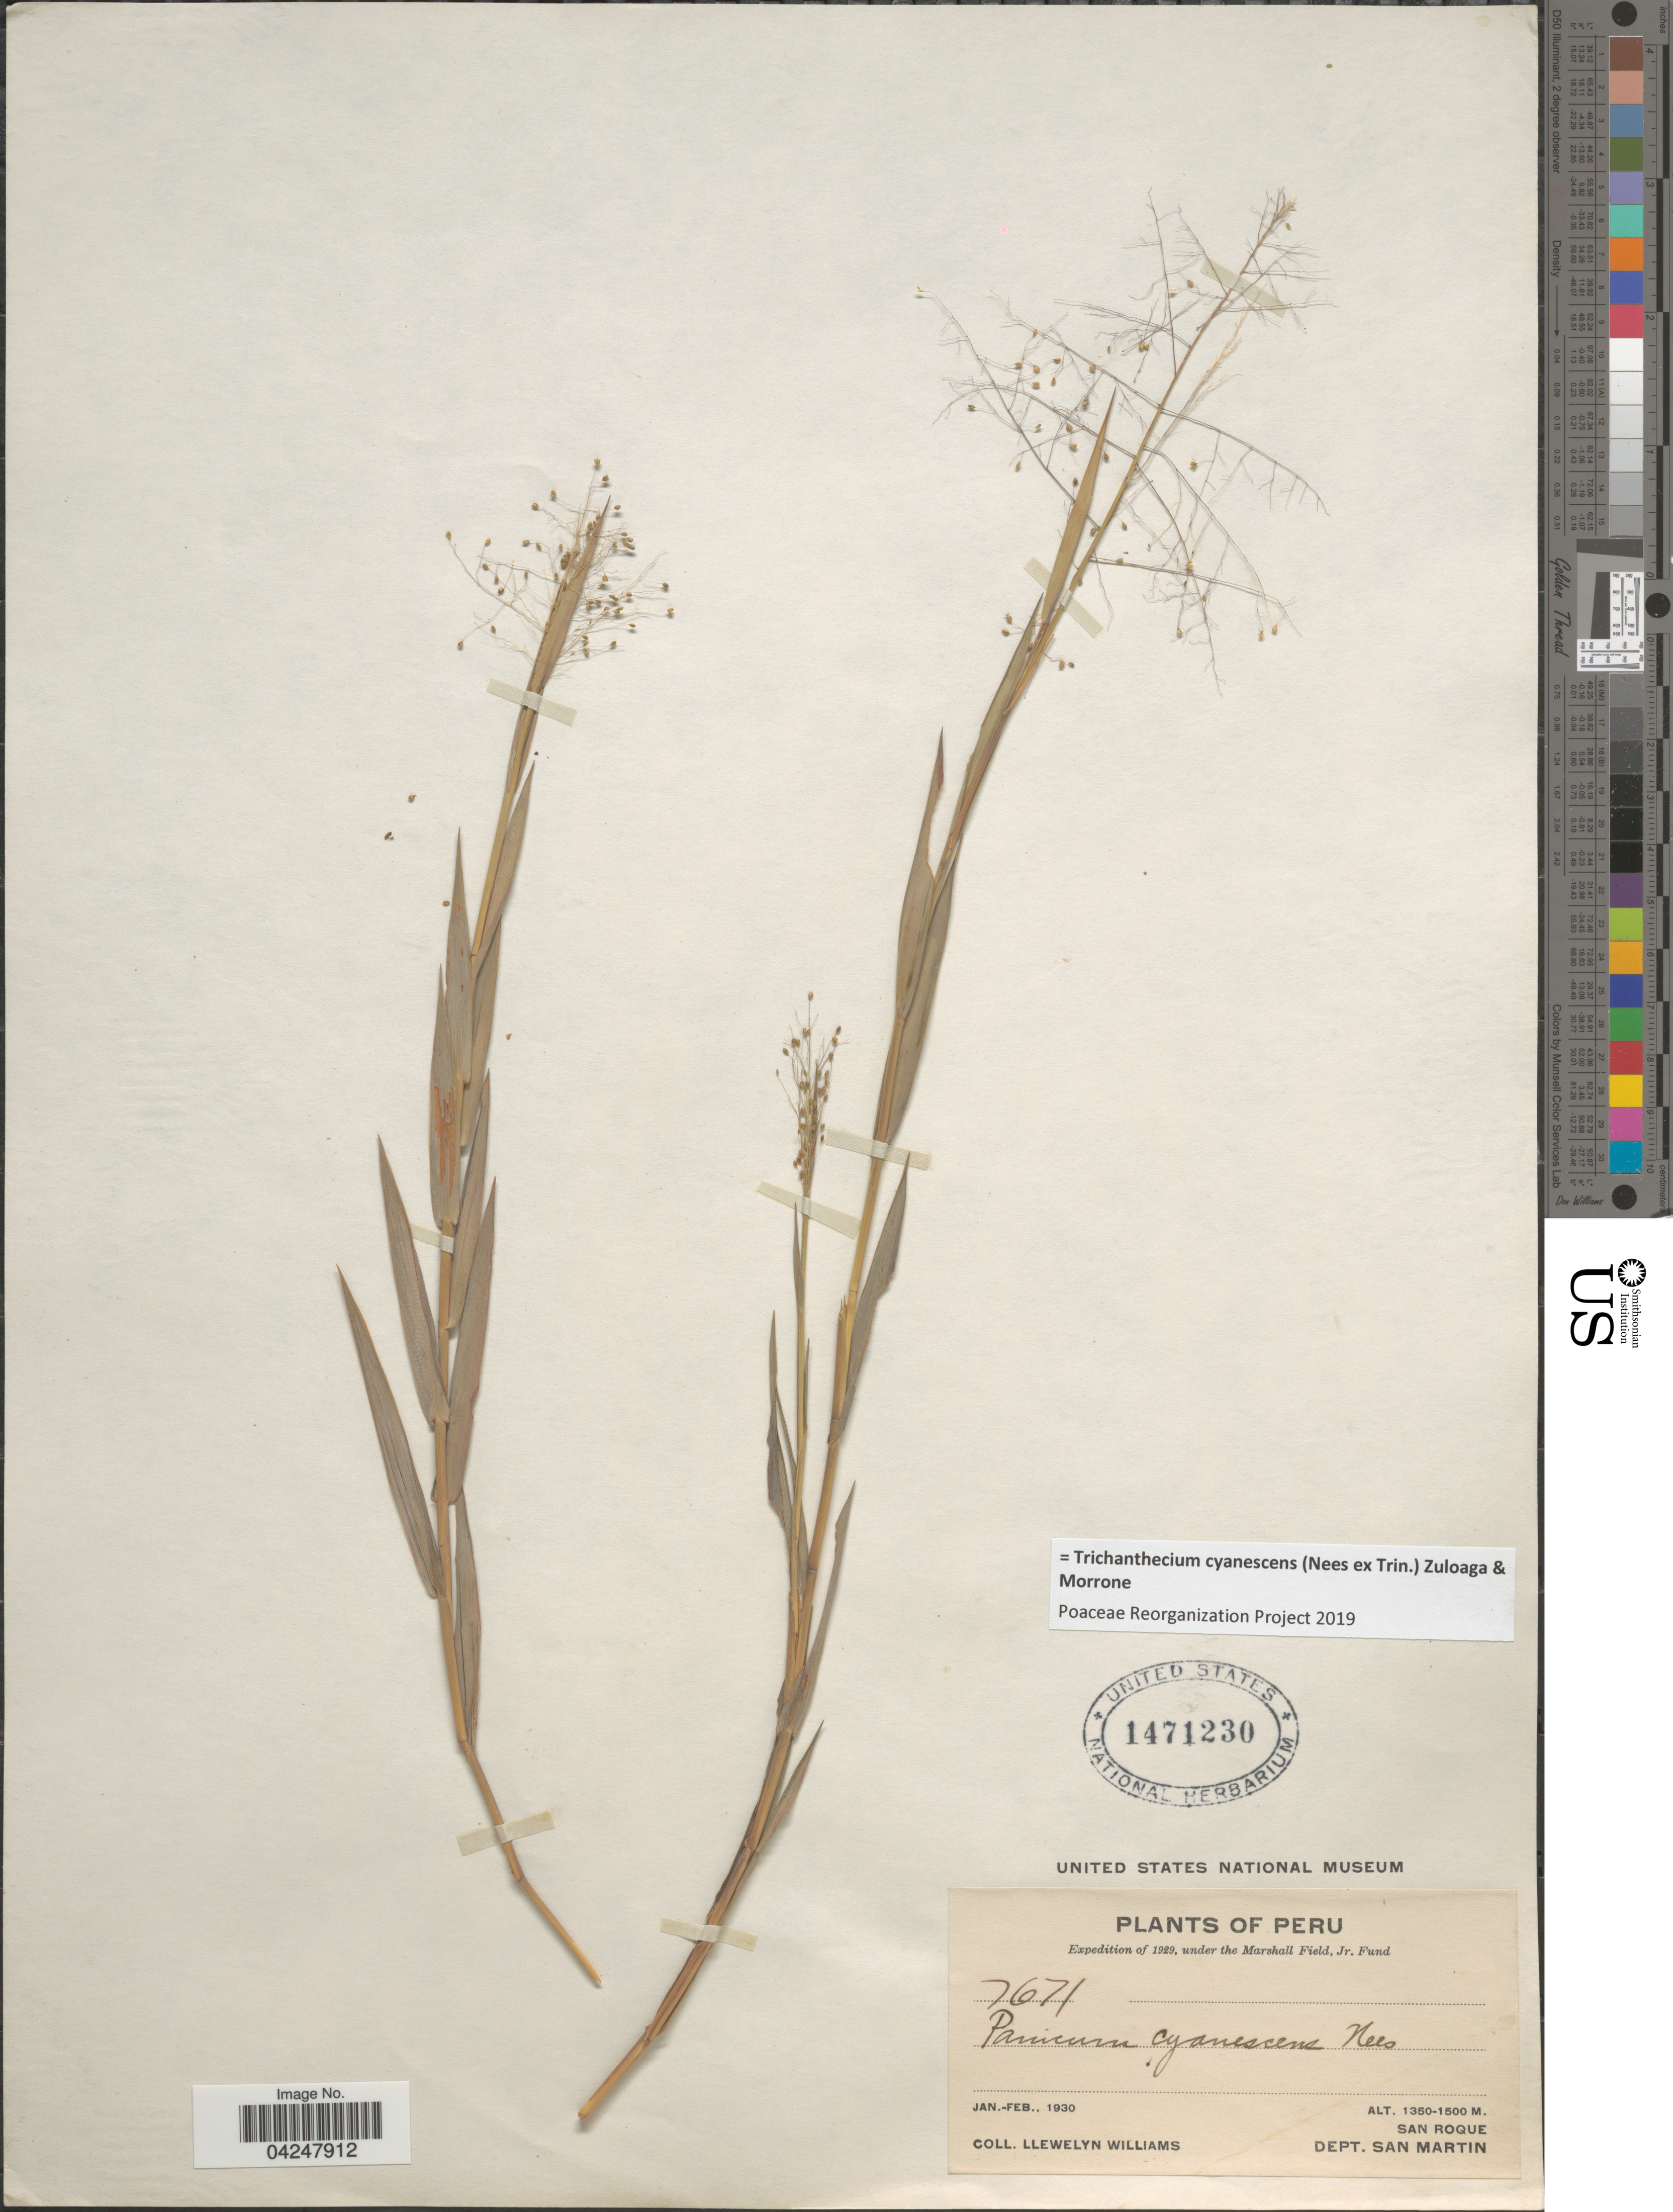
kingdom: Plantae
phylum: Tracheophyta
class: Liliopsida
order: Poales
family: Poaceae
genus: Trichanthecium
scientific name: Trichanthecium cyanescens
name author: (Nees ex Trin.) Zuloaga & Morrone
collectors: Ll. Williams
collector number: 7671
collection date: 1930-01/1930-02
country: Peru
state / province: San Martín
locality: Expedition of 1929. San Roque. Dept. San Martin.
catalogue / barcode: US 1471230